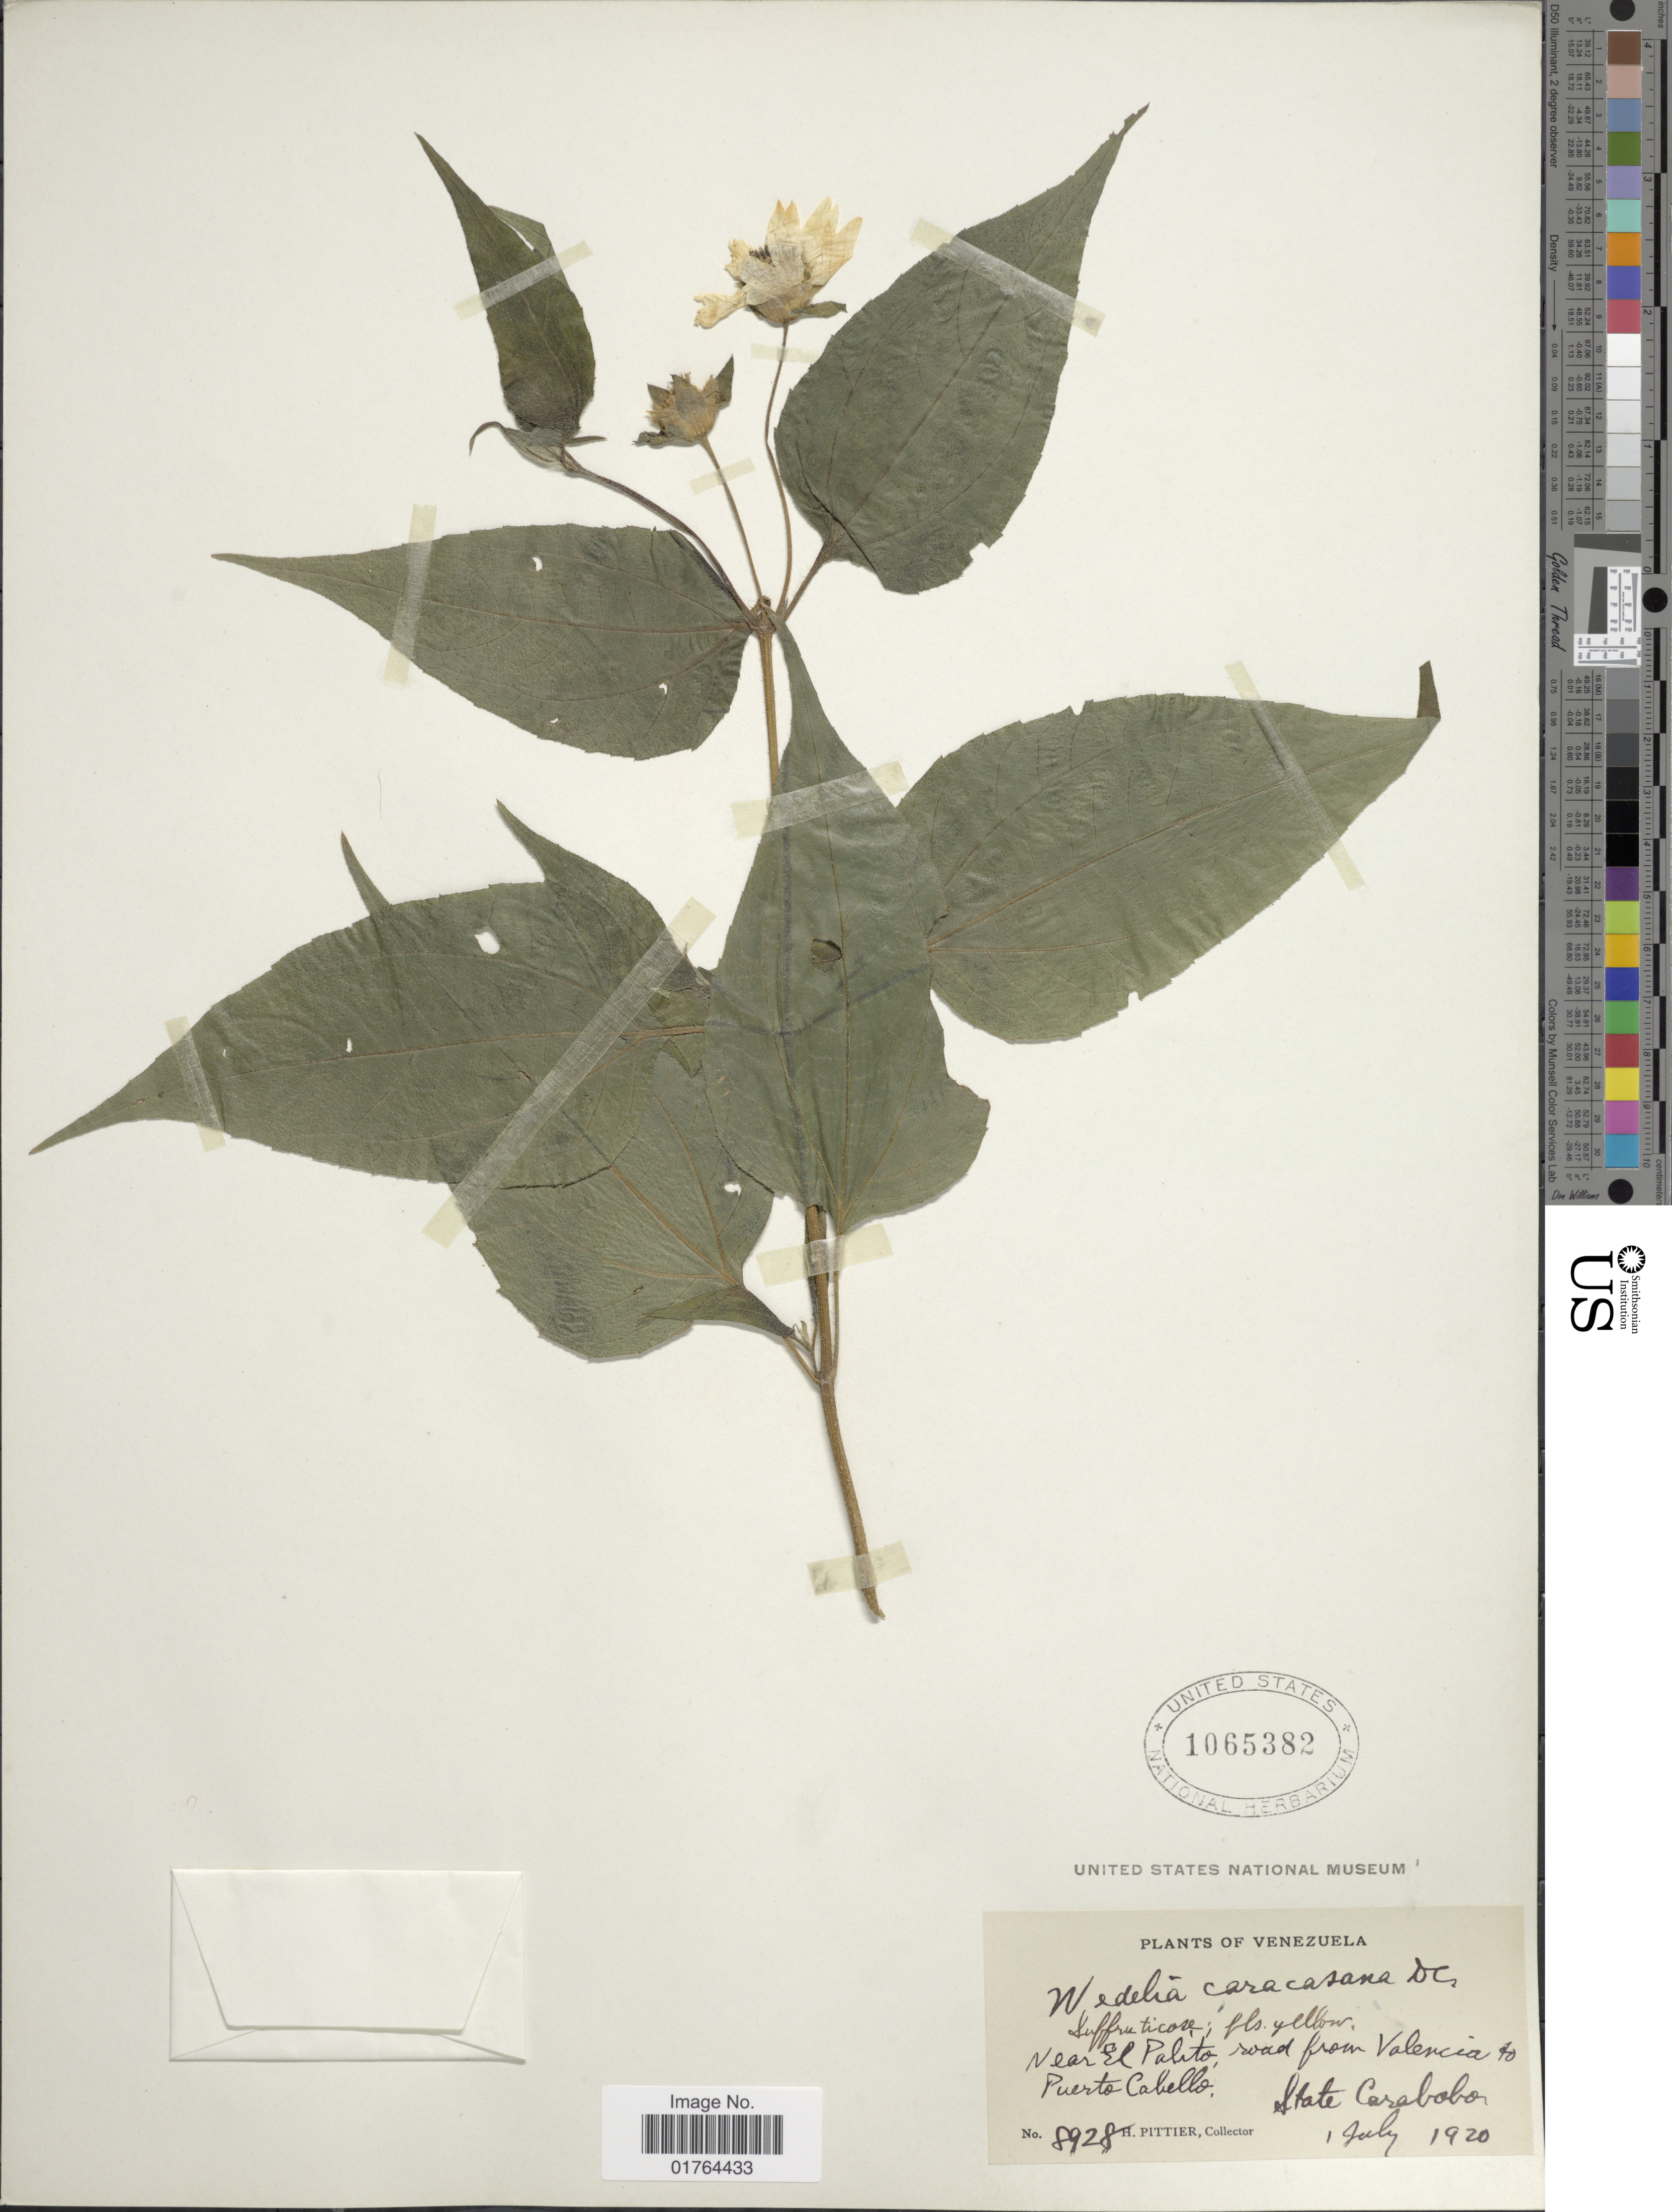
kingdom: Plantae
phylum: Tracheophyta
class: Magnoliopsida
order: Asterales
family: Asteraceae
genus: Wedelia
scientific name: Wedelia calycina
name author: Rich.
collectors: H. F. Pittier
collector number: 8928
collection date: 1920-07-01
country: Venezuela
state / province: Carabobo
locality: Near Palito, road from Valencia to Puerto Cabello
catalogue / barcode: US 1065382